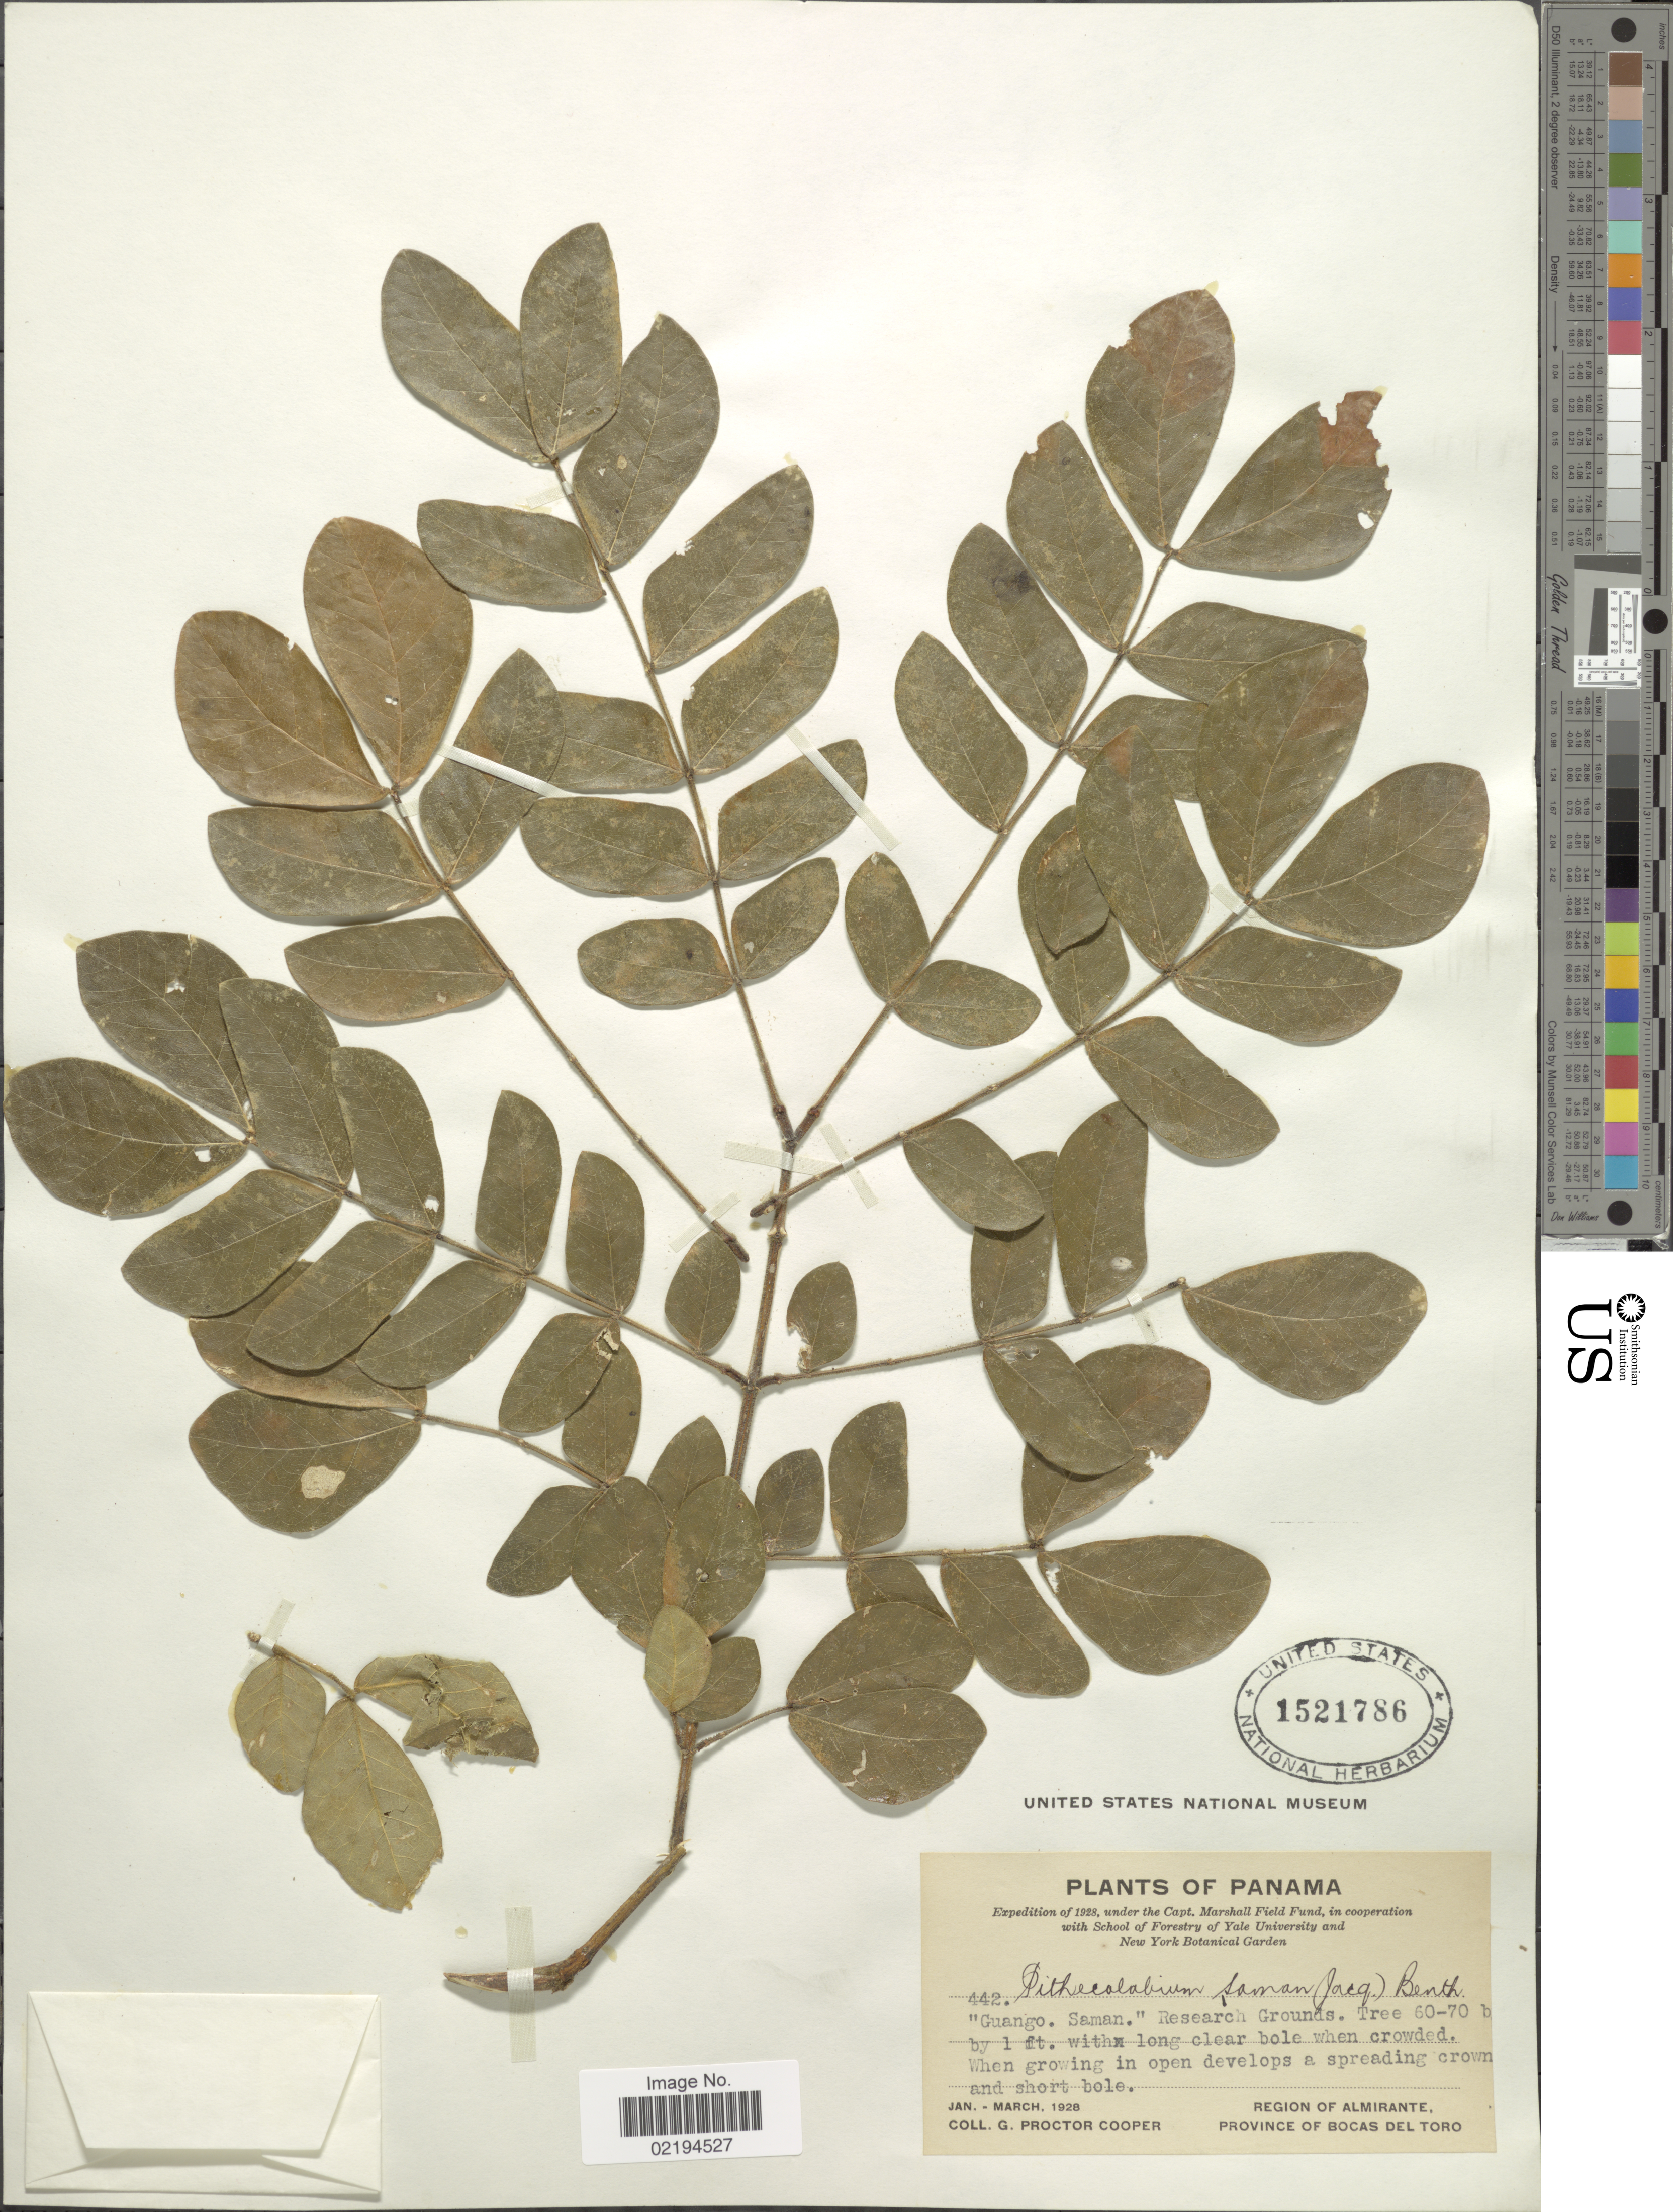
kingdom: Plantae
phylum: Tracheophyta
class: Magnoliopsida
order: Fabales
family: Fabaceae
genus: Samanea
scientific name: Samanea saman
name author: (Jacq.) Merr.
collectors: G. Cooper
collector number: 442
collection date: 1928-01/1928-03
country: Panama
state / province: Bocas del Toro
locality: Region of Almirante.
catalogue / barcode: US 1521786